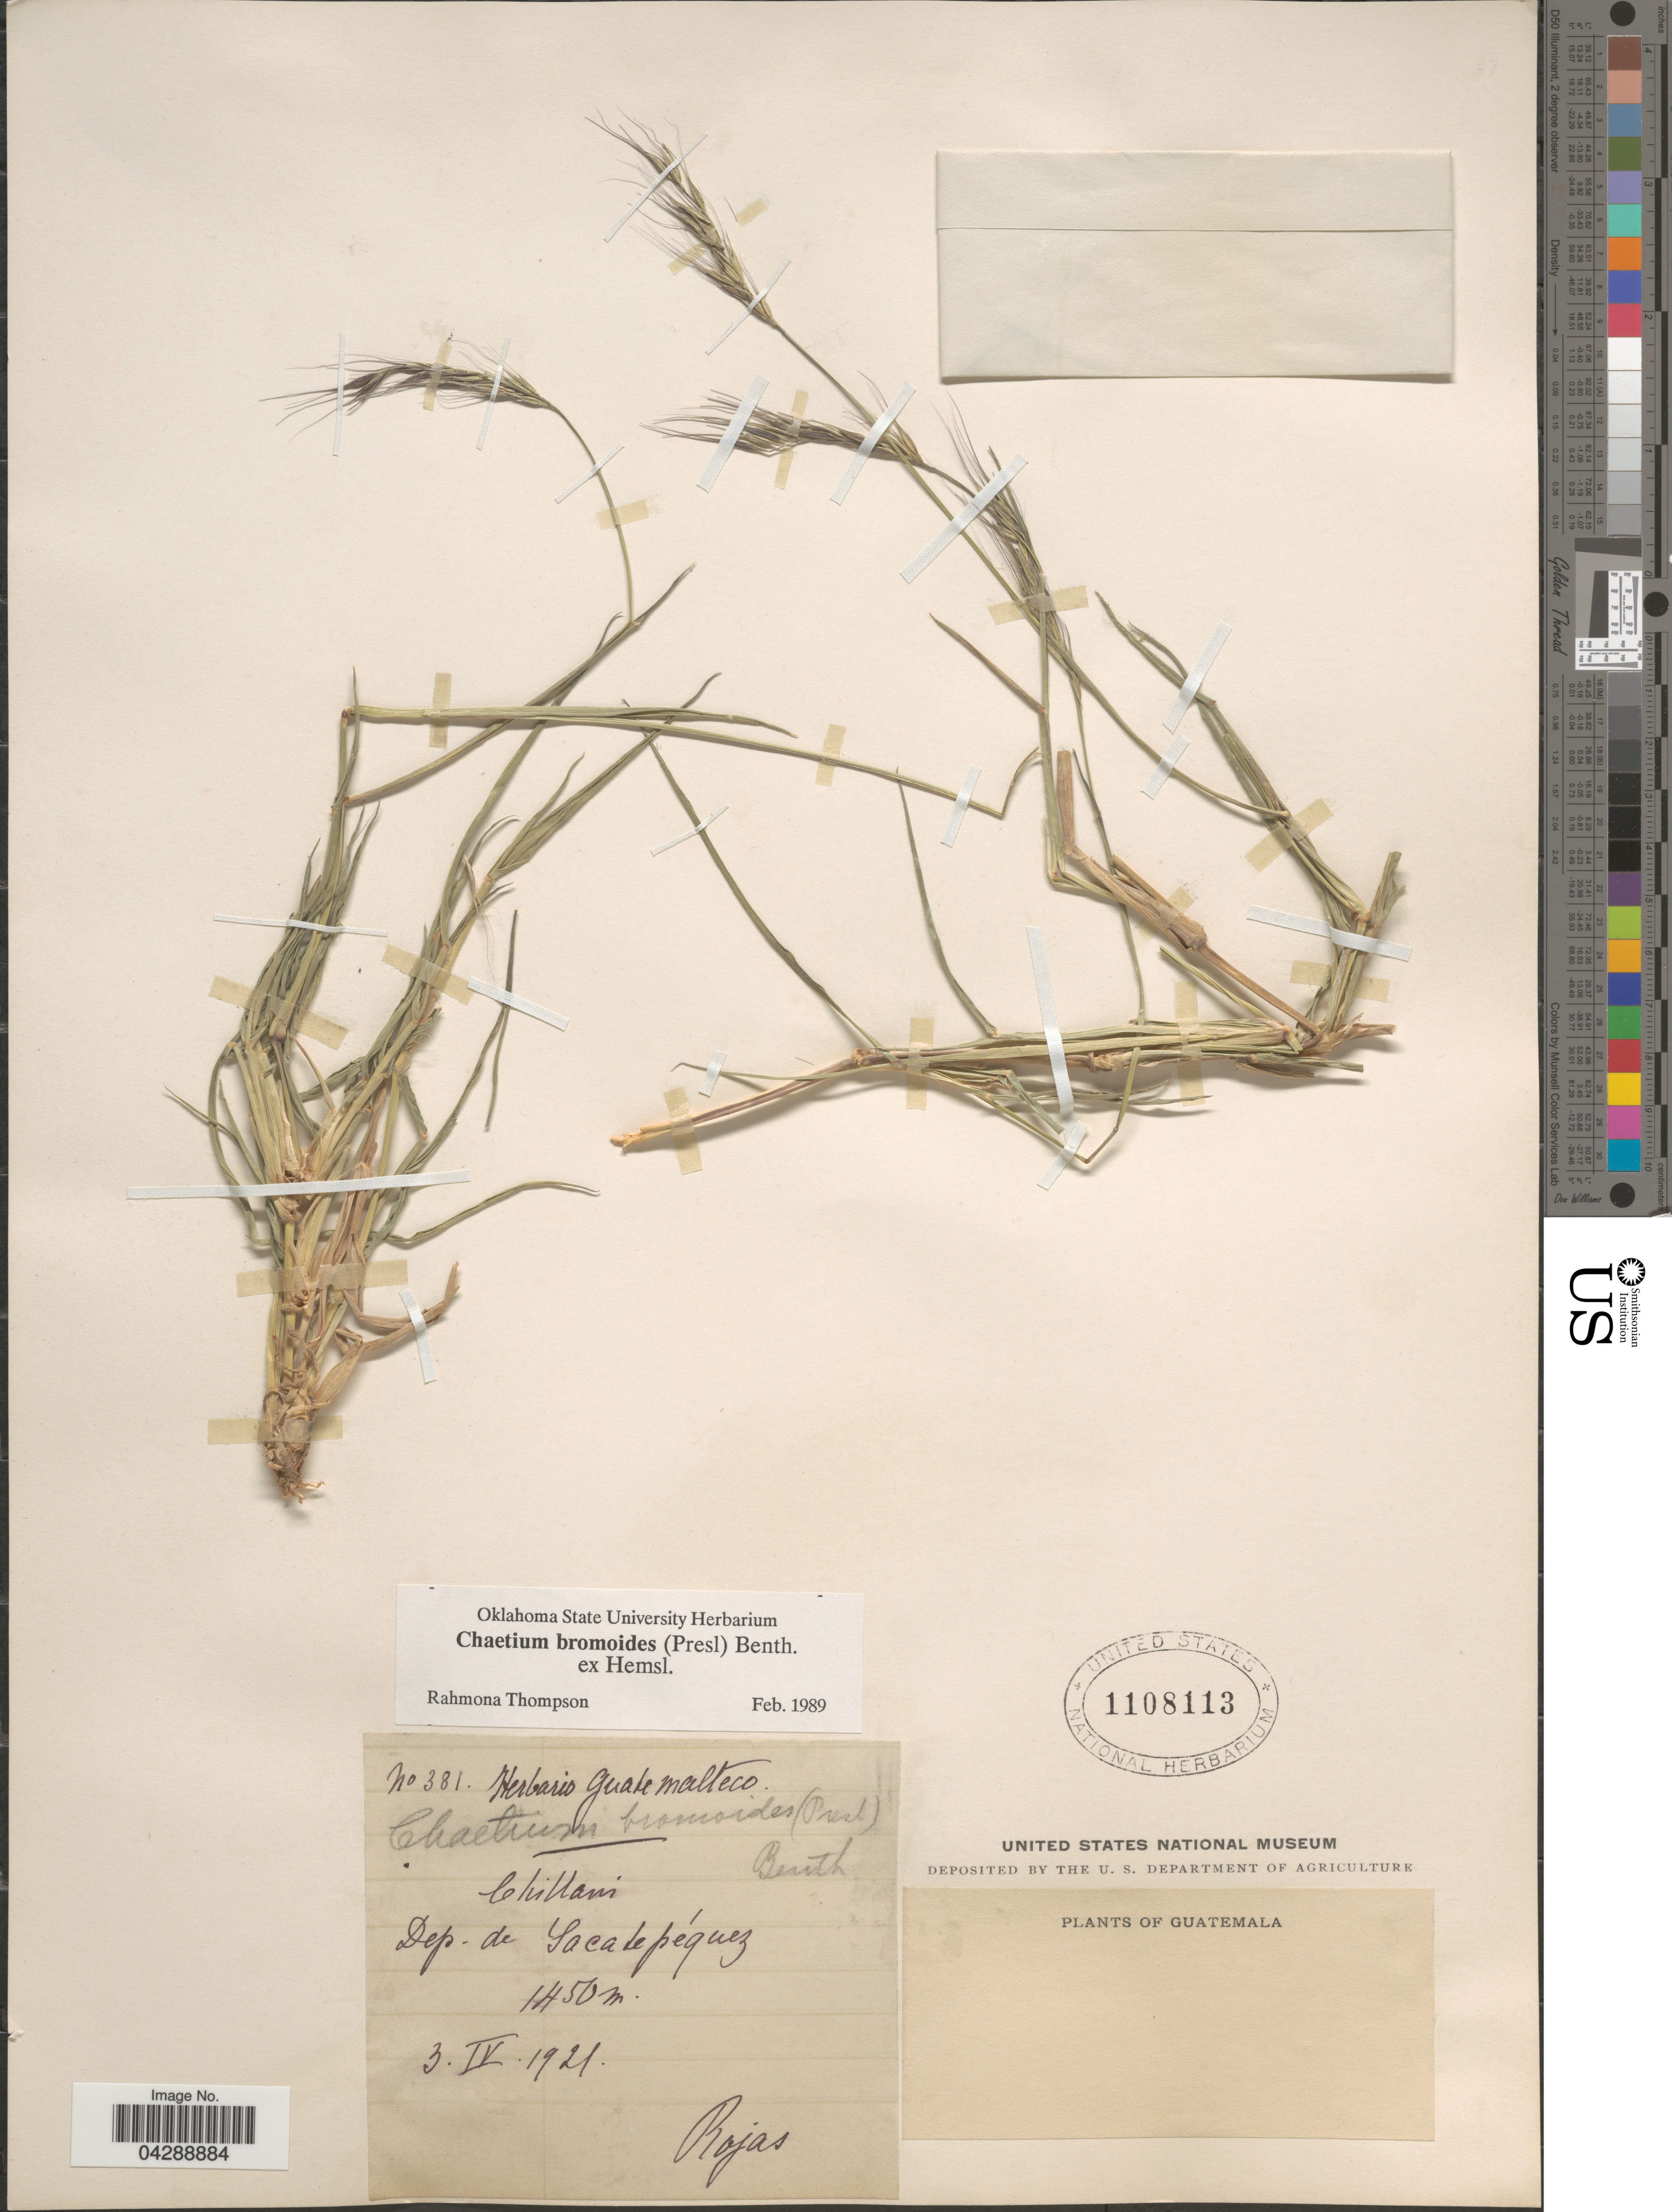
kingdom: Plantae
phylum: Tracheophyta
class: Liliopsida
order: Poales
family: Poaceae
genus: Chaetium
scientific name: Chaetium bromoides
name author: (J. Presl) Benth. ex Hemsl.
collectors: Rojas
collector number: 381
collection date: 1921-04-03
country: Guatemala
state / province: Sacatepequez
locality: Chillanni, Dep. De Sacatepéquez.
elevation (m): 1450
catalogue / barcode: US 1108113